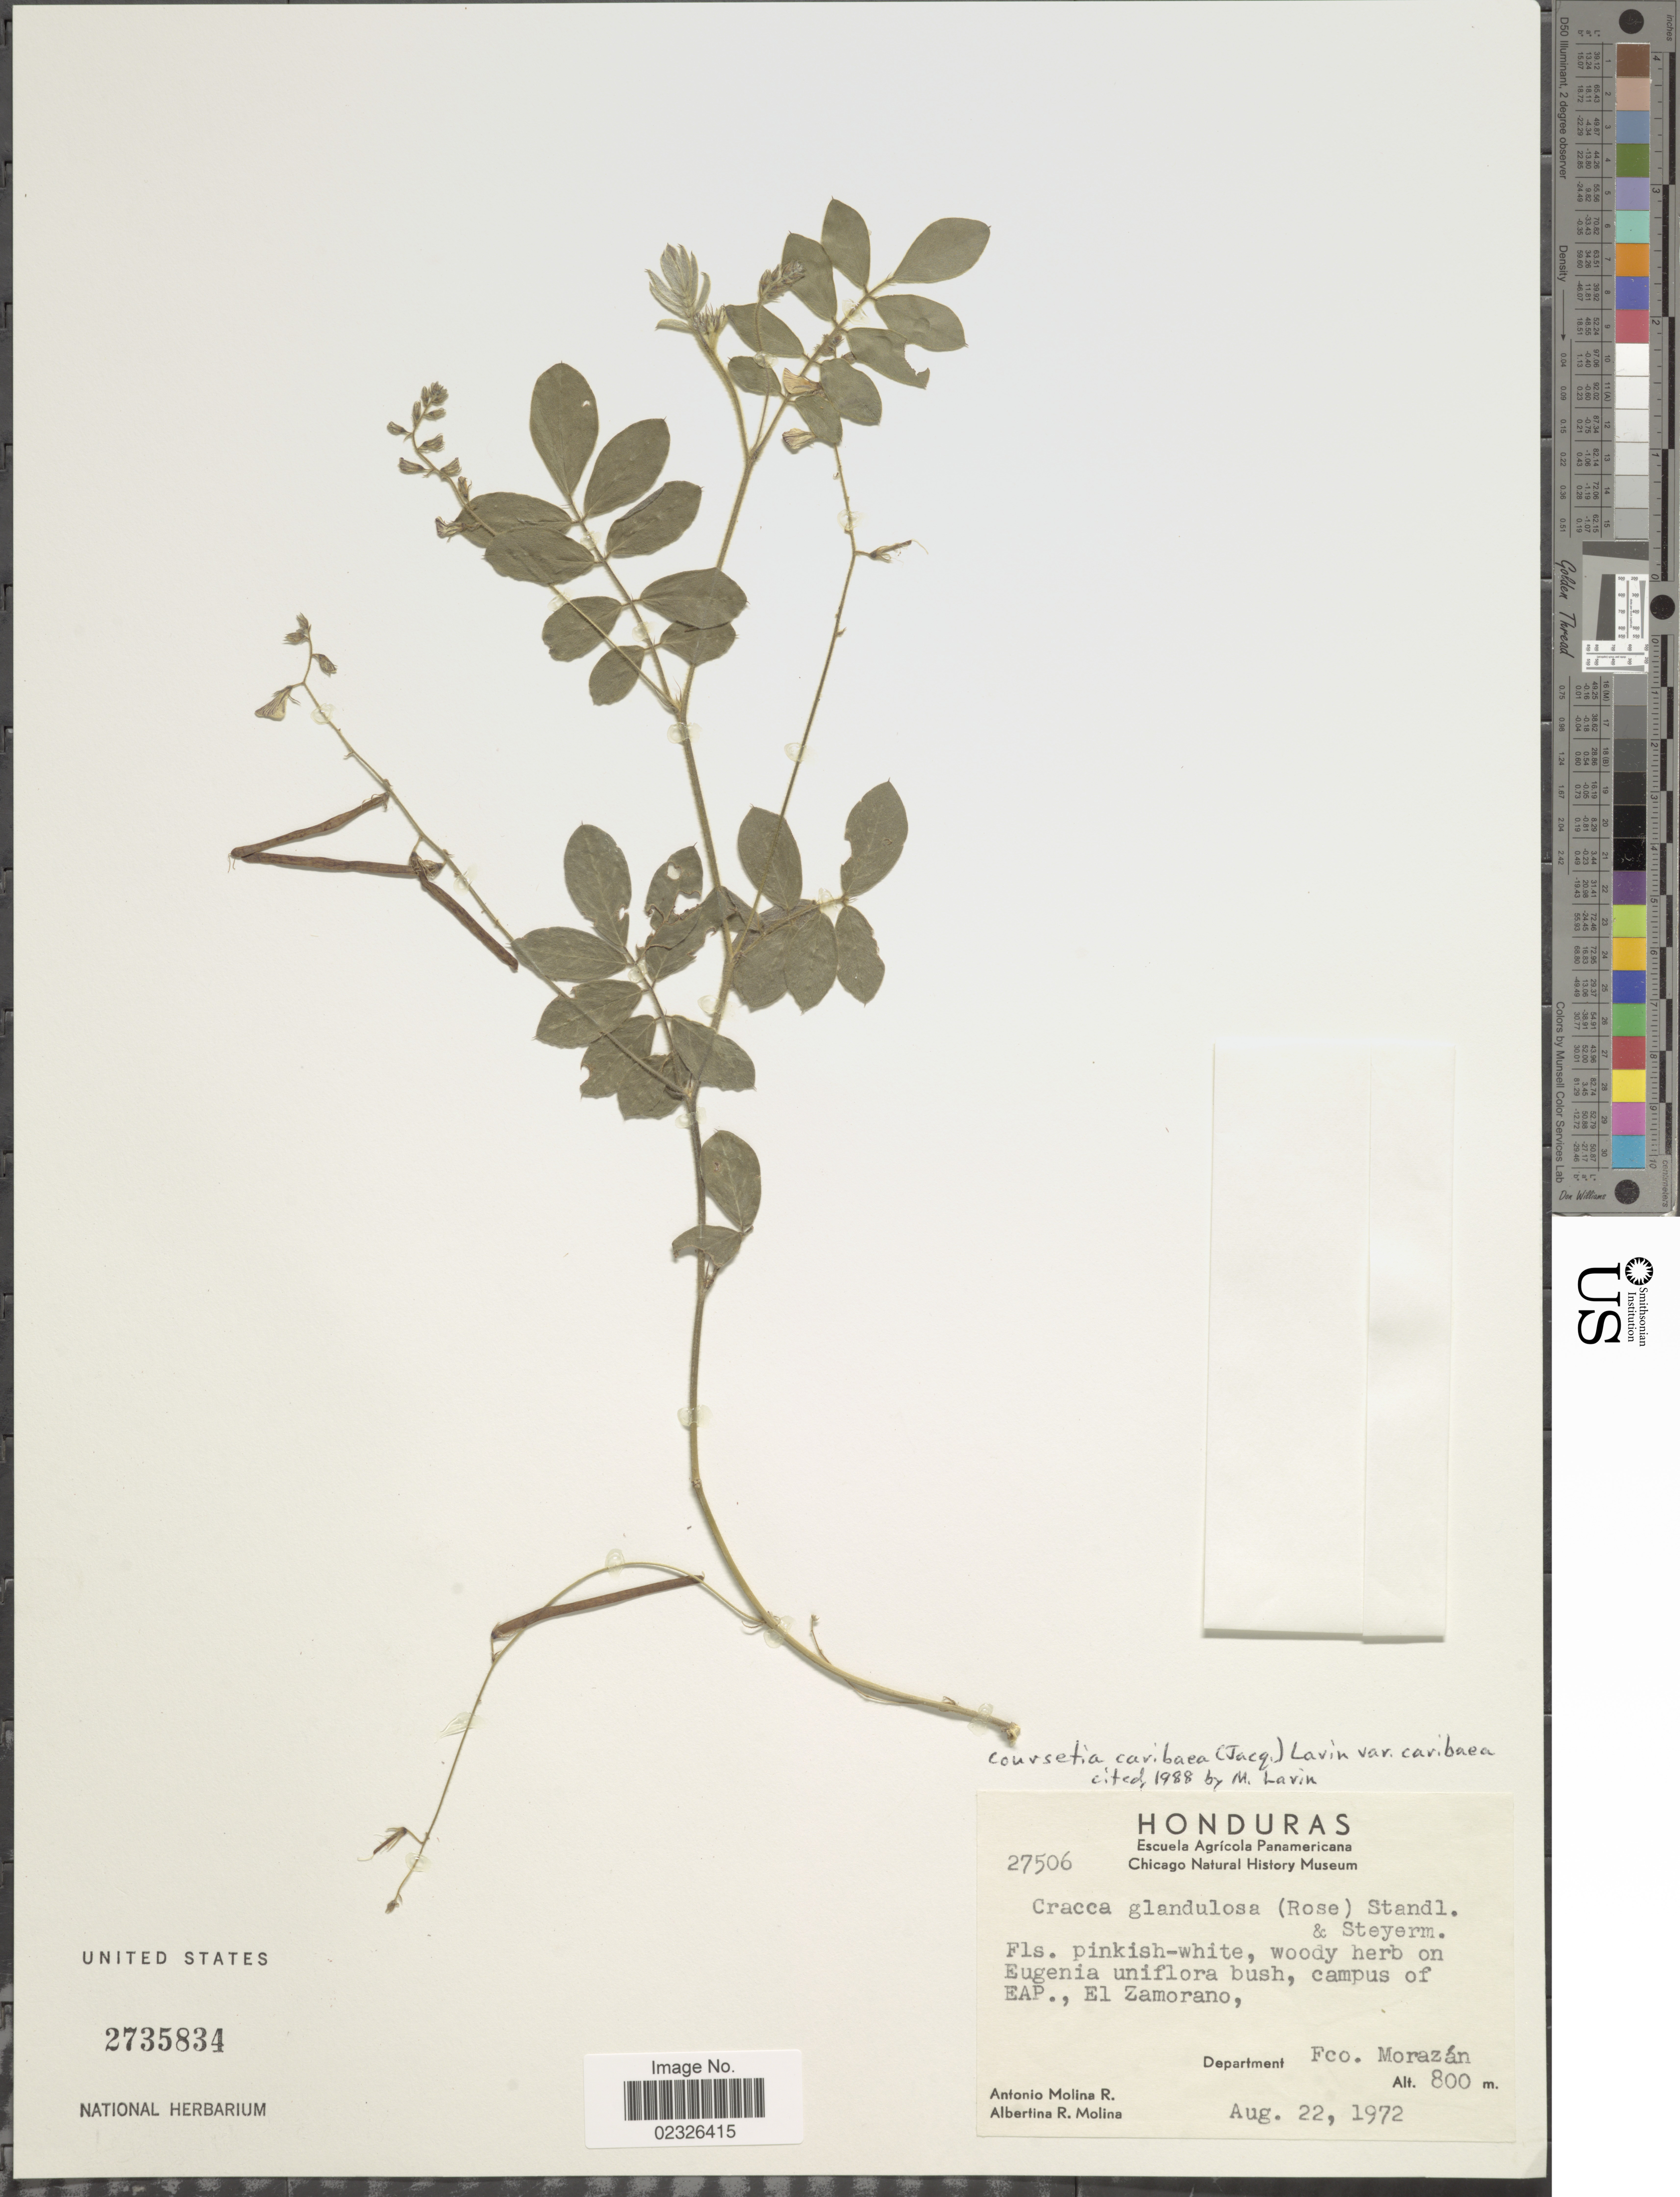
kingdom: Plantae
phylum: Tracheophyta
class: Magnoliopsida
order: Fabales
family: Fabaceae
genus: Coursetia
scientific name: Coursetia caribaea var. caribaea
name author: (Jacq.) Lavin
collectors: A. Molina R. & A. R. Molina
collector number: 27506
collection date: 1972-08-22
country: Honduras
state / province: Fco. Morazán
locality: Campus of EAP., El Zamorano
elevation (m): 800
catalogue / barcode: US 2735834